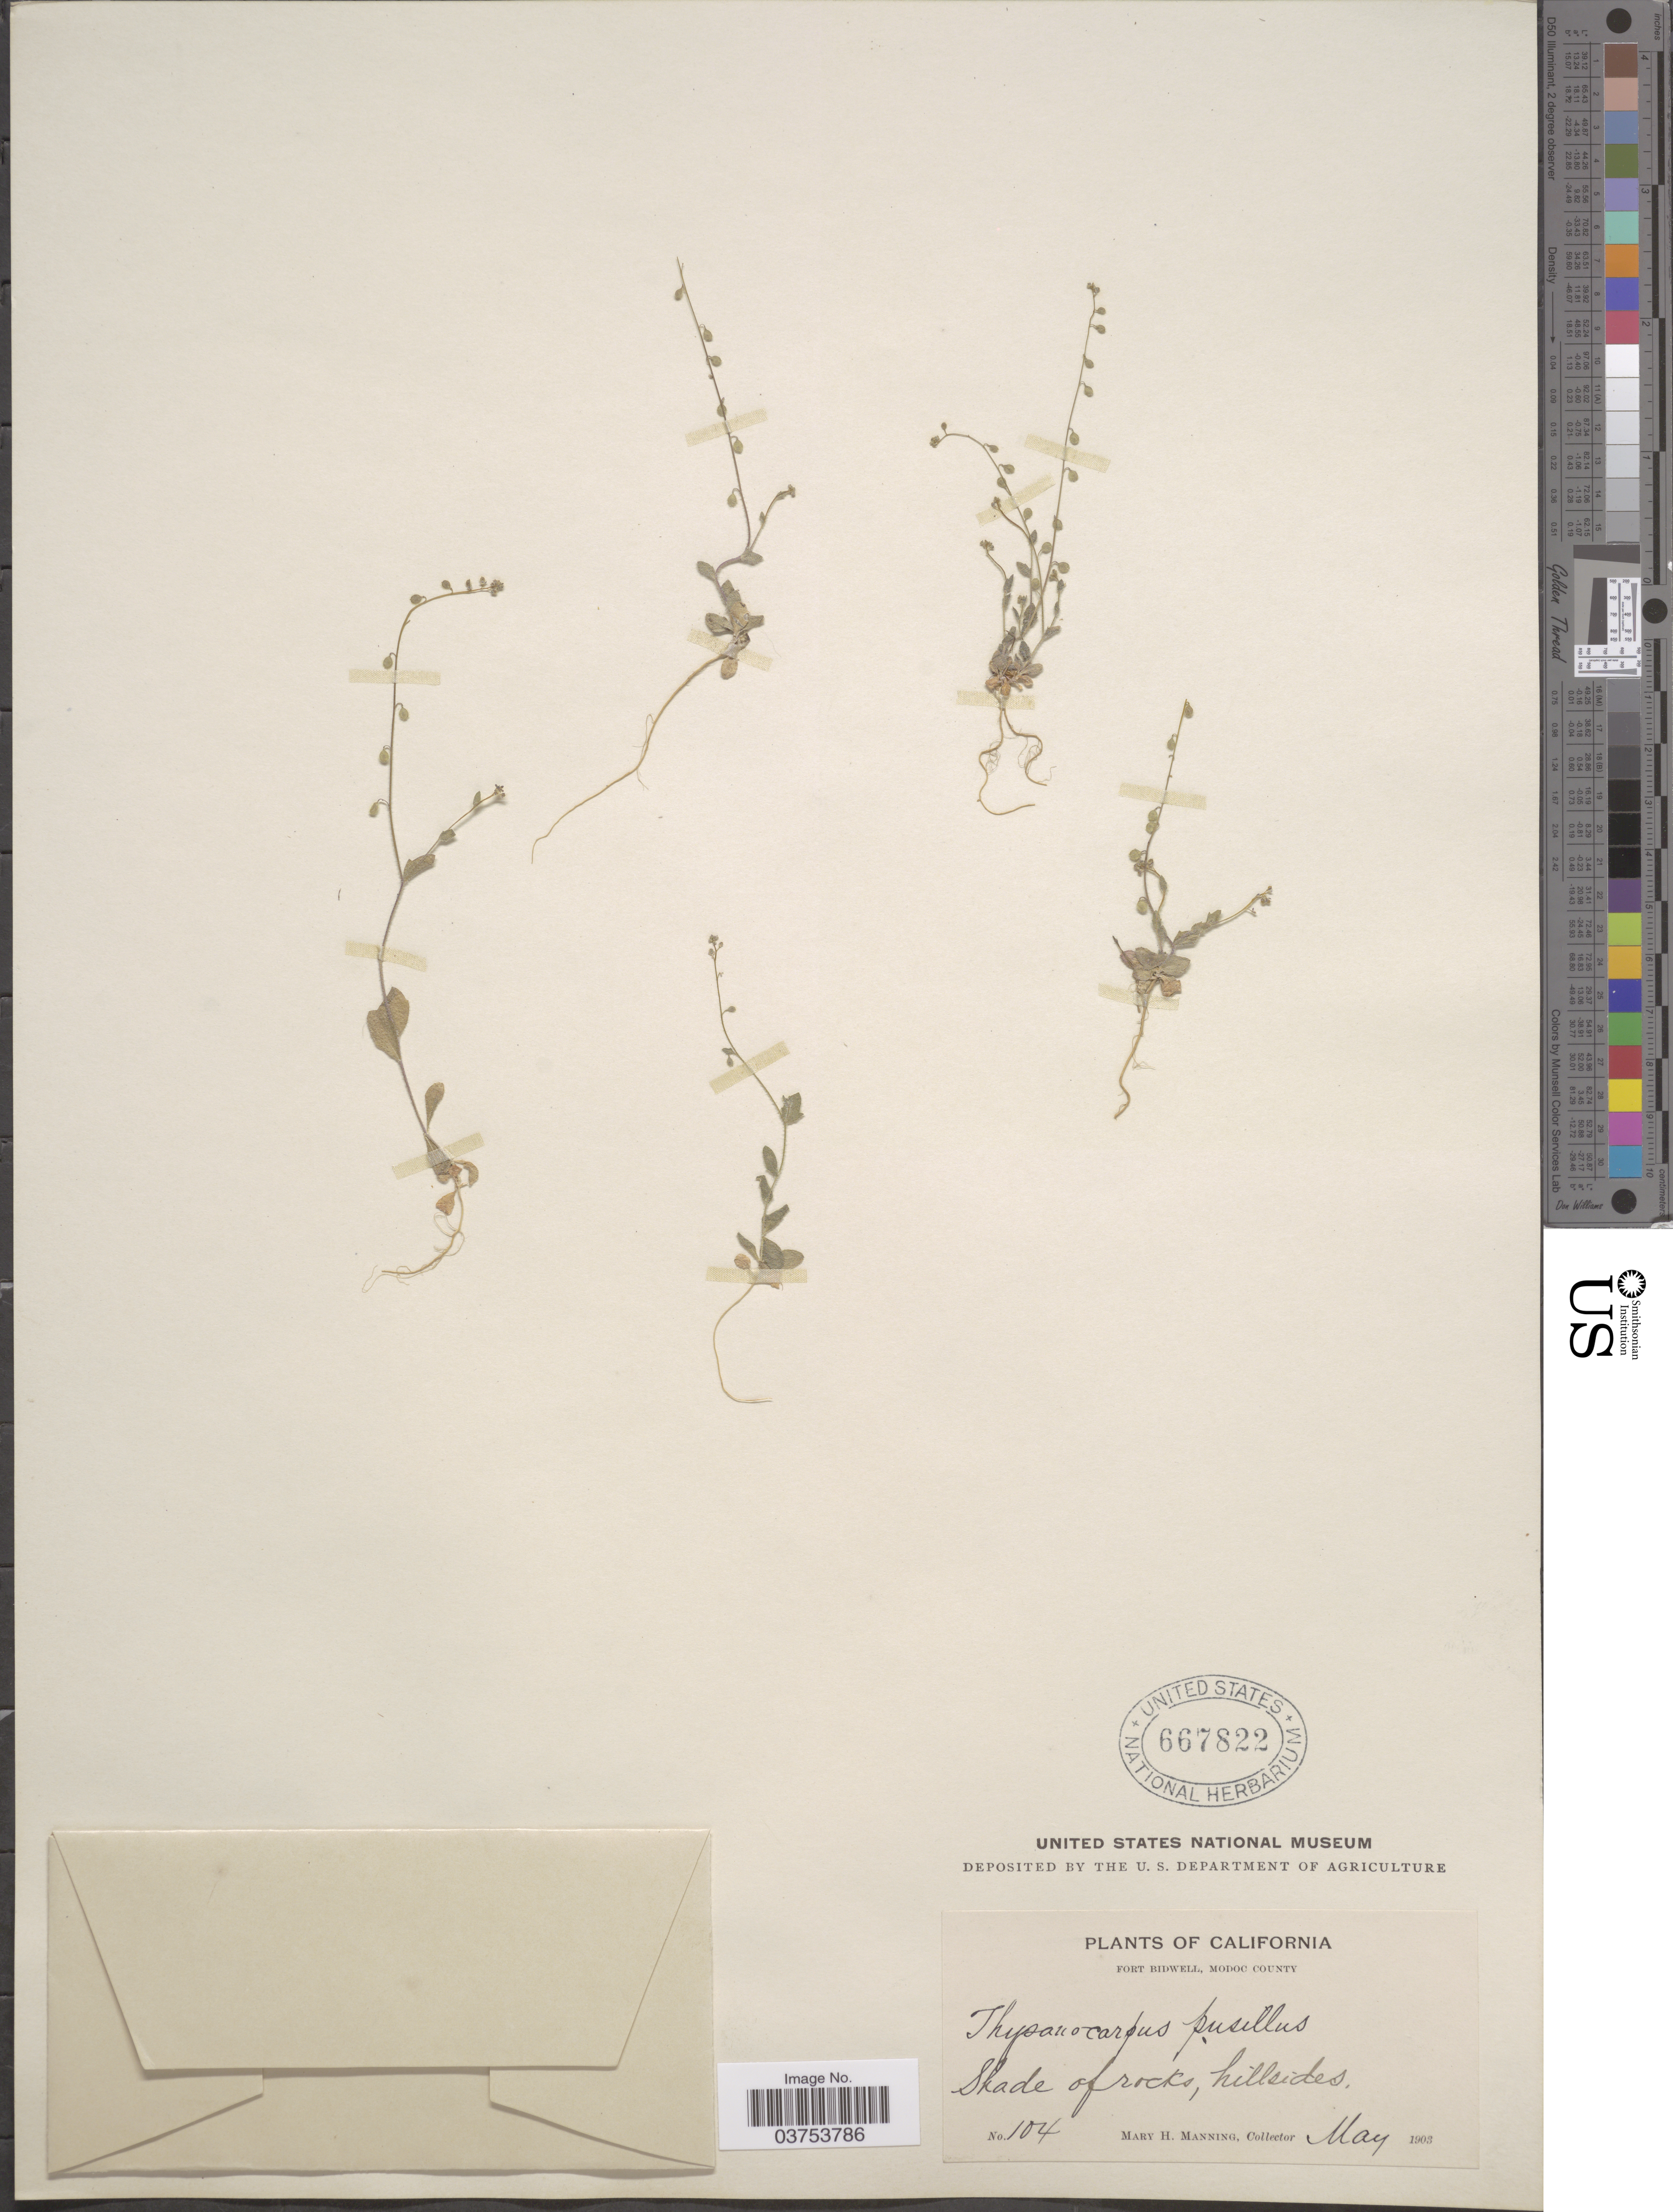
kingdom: Plantae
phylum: Tracheophyta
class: Magnoliopsida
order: Brassicales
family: Brassicaceae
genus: Athysanus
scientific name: Athysanus pusillus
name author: (Hook.) Greene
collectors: M. Manning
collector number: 104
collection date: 1903-05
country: United States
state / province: California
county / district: Modoc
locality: Fort Bidwell, Modoc County. Shade of rocks.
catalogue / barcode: US 667822